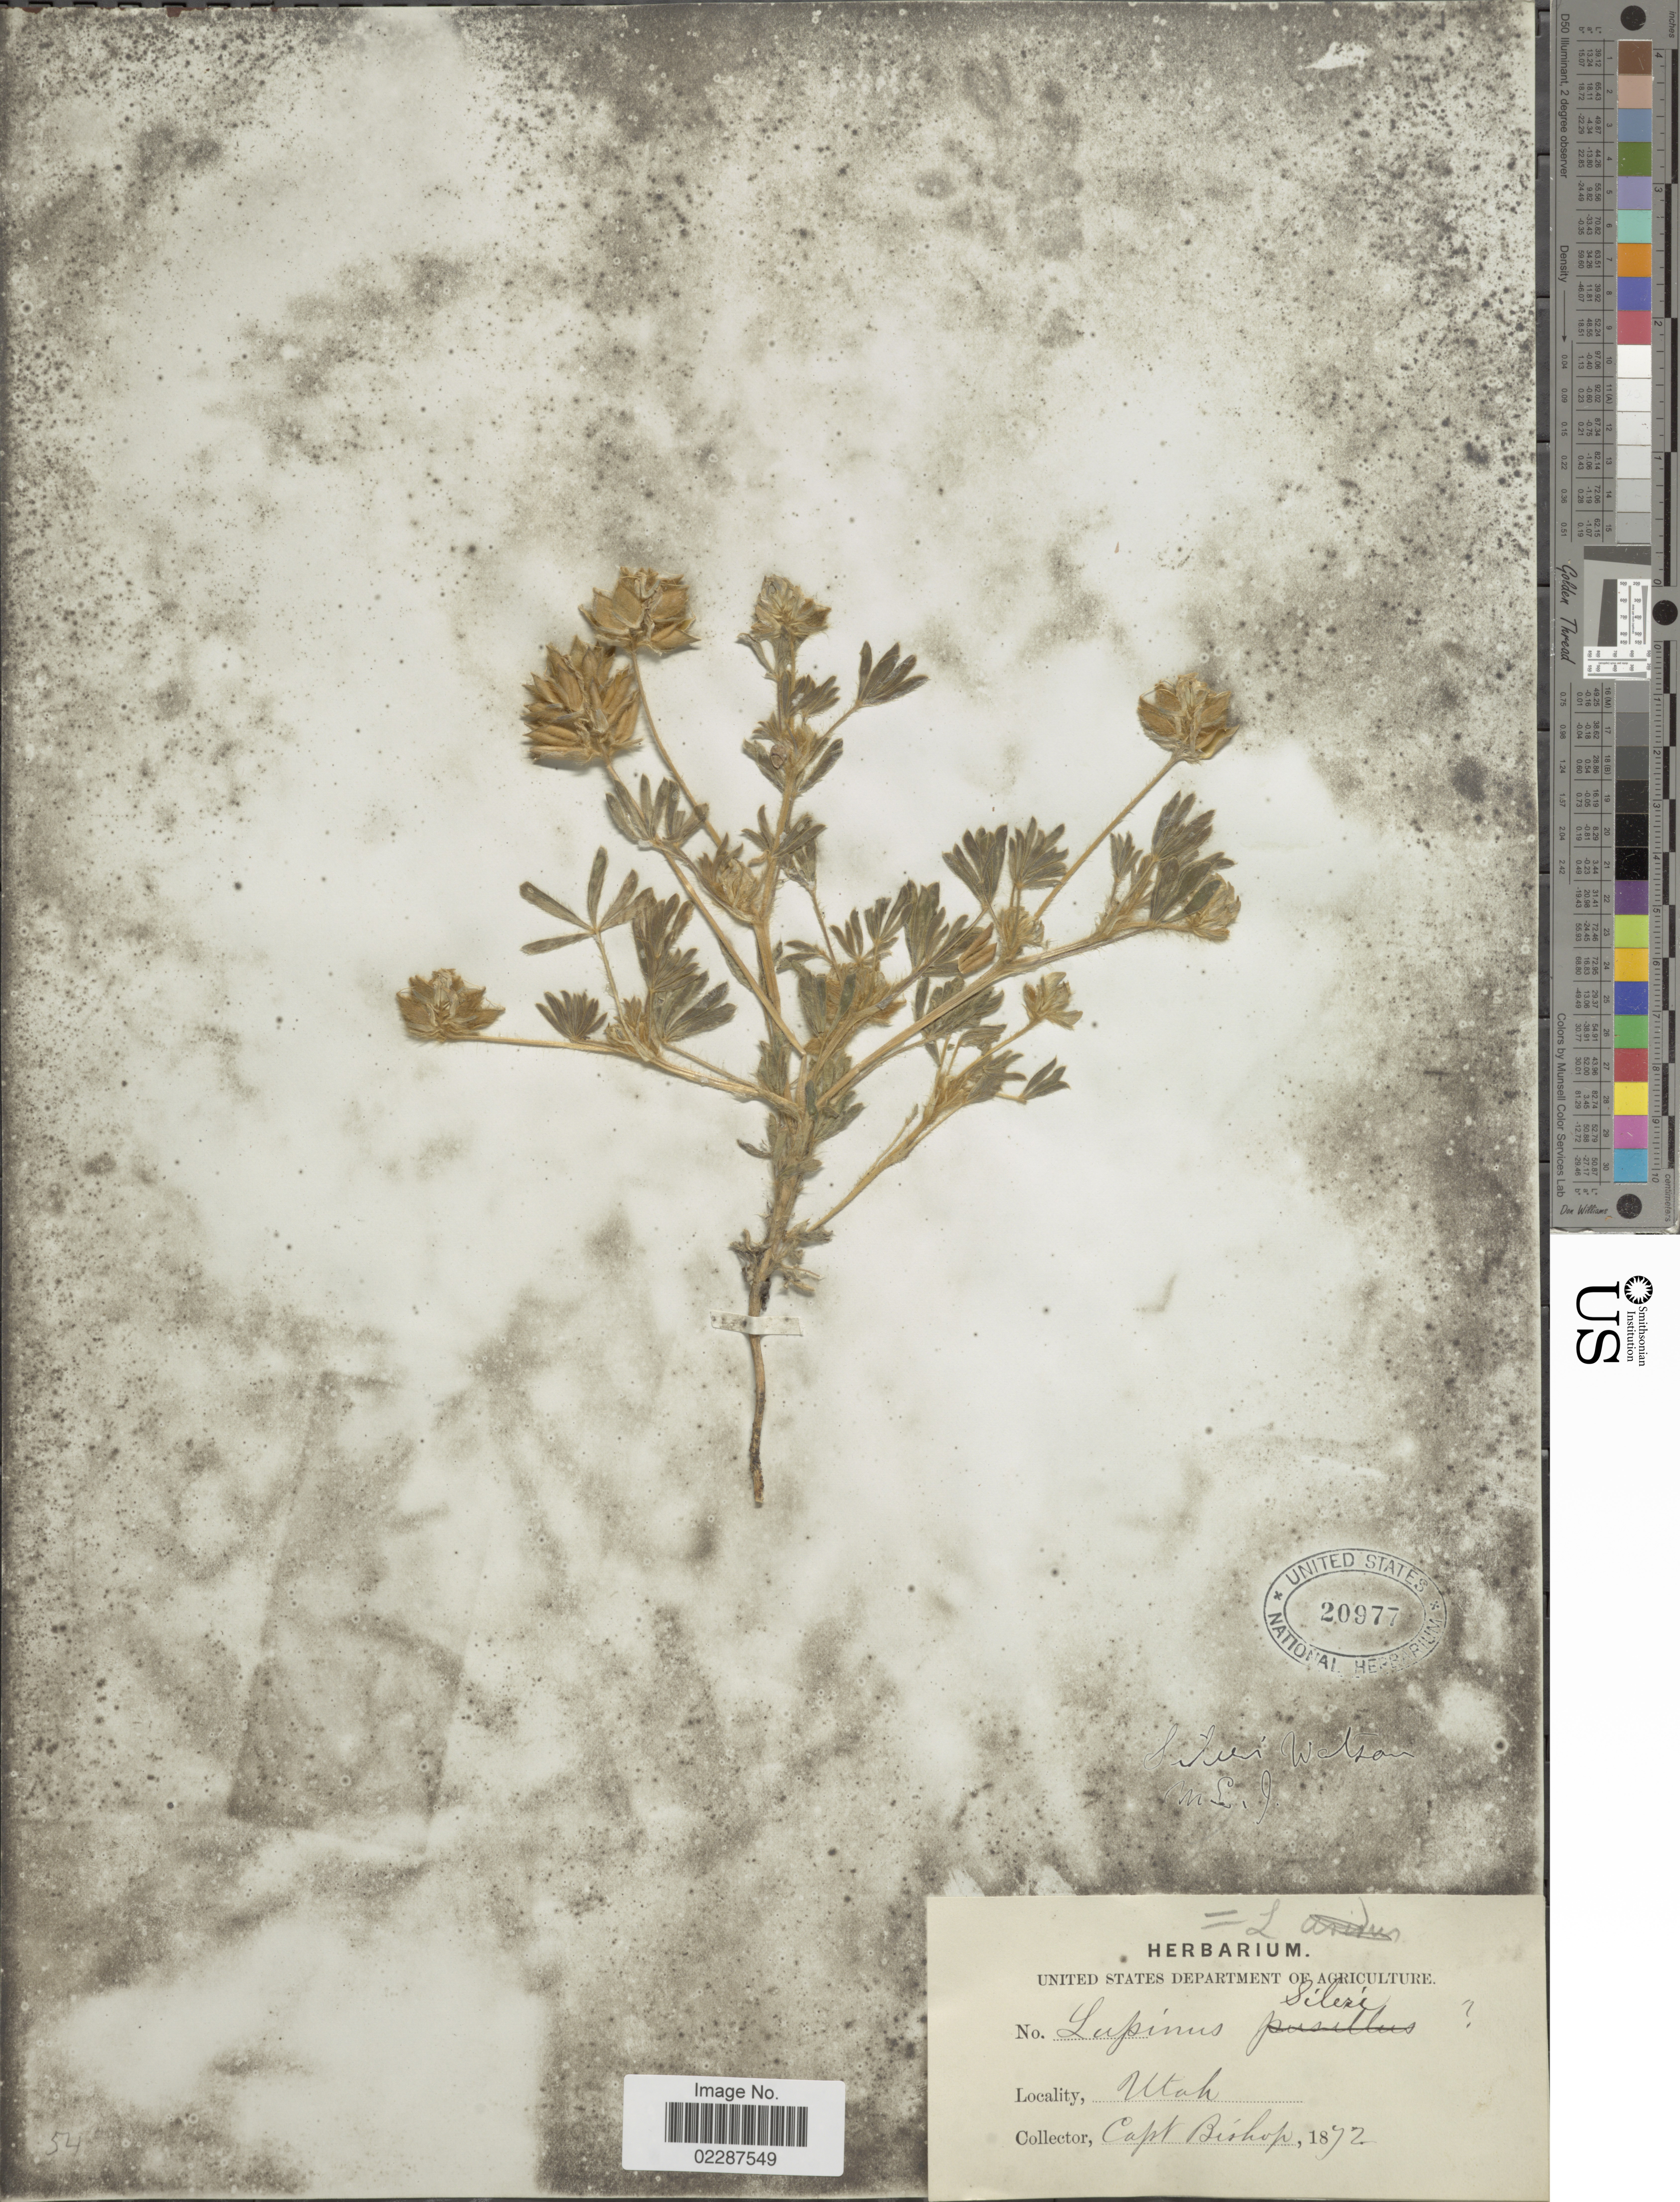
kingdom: Plantae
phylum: Tracheophyta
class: Magnoliopsida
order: Fabales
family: Fabaceae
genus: Lupinus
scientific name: Lupinus sileri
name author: S. Watson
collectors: F. M. Bishop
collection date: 1872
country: United States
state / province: Utah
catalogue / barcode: US 20977